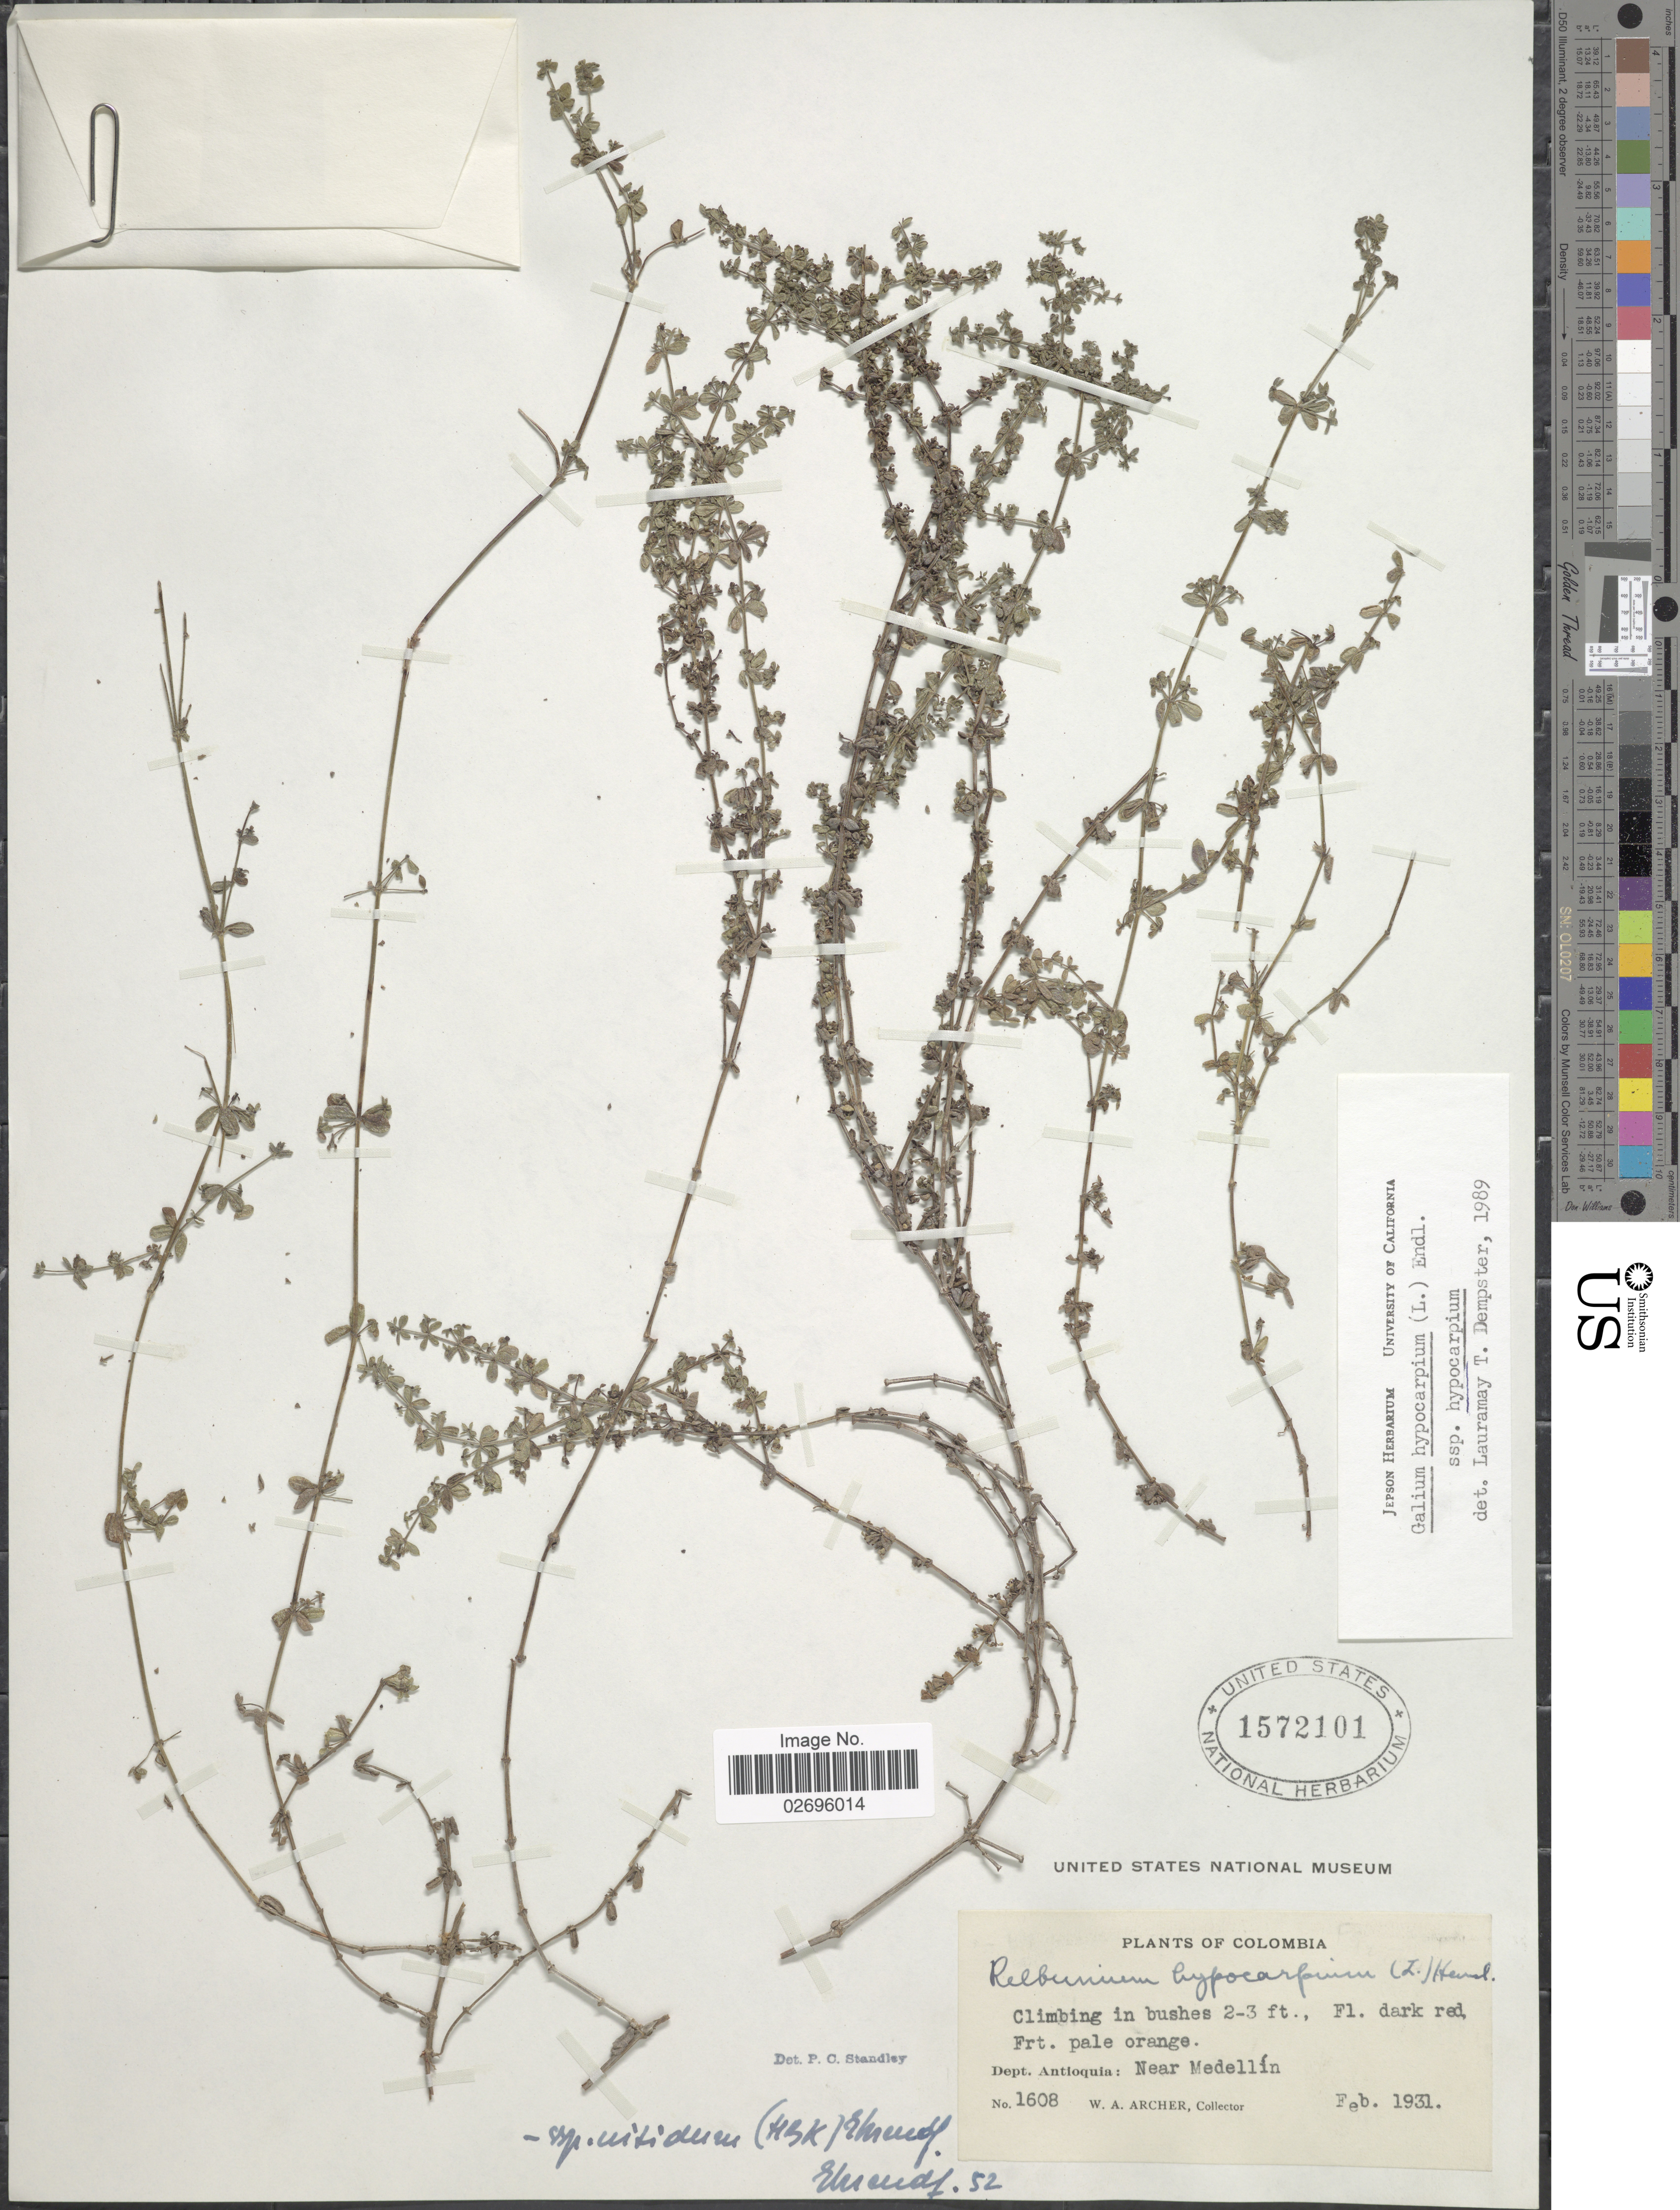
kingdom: Plantae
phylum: Tracheophyta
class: Magnoliopsida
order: Gentianales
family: Rubiaceae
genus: Galium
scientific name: Galium hypocarpium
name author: (L.) Endl. ex Griseb.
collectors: W. A. Archer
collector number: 1608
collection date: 1931-02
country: Colombia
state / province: Antioquia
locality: Dept, Antioquia: Near Medellín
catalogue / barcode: US 1572101